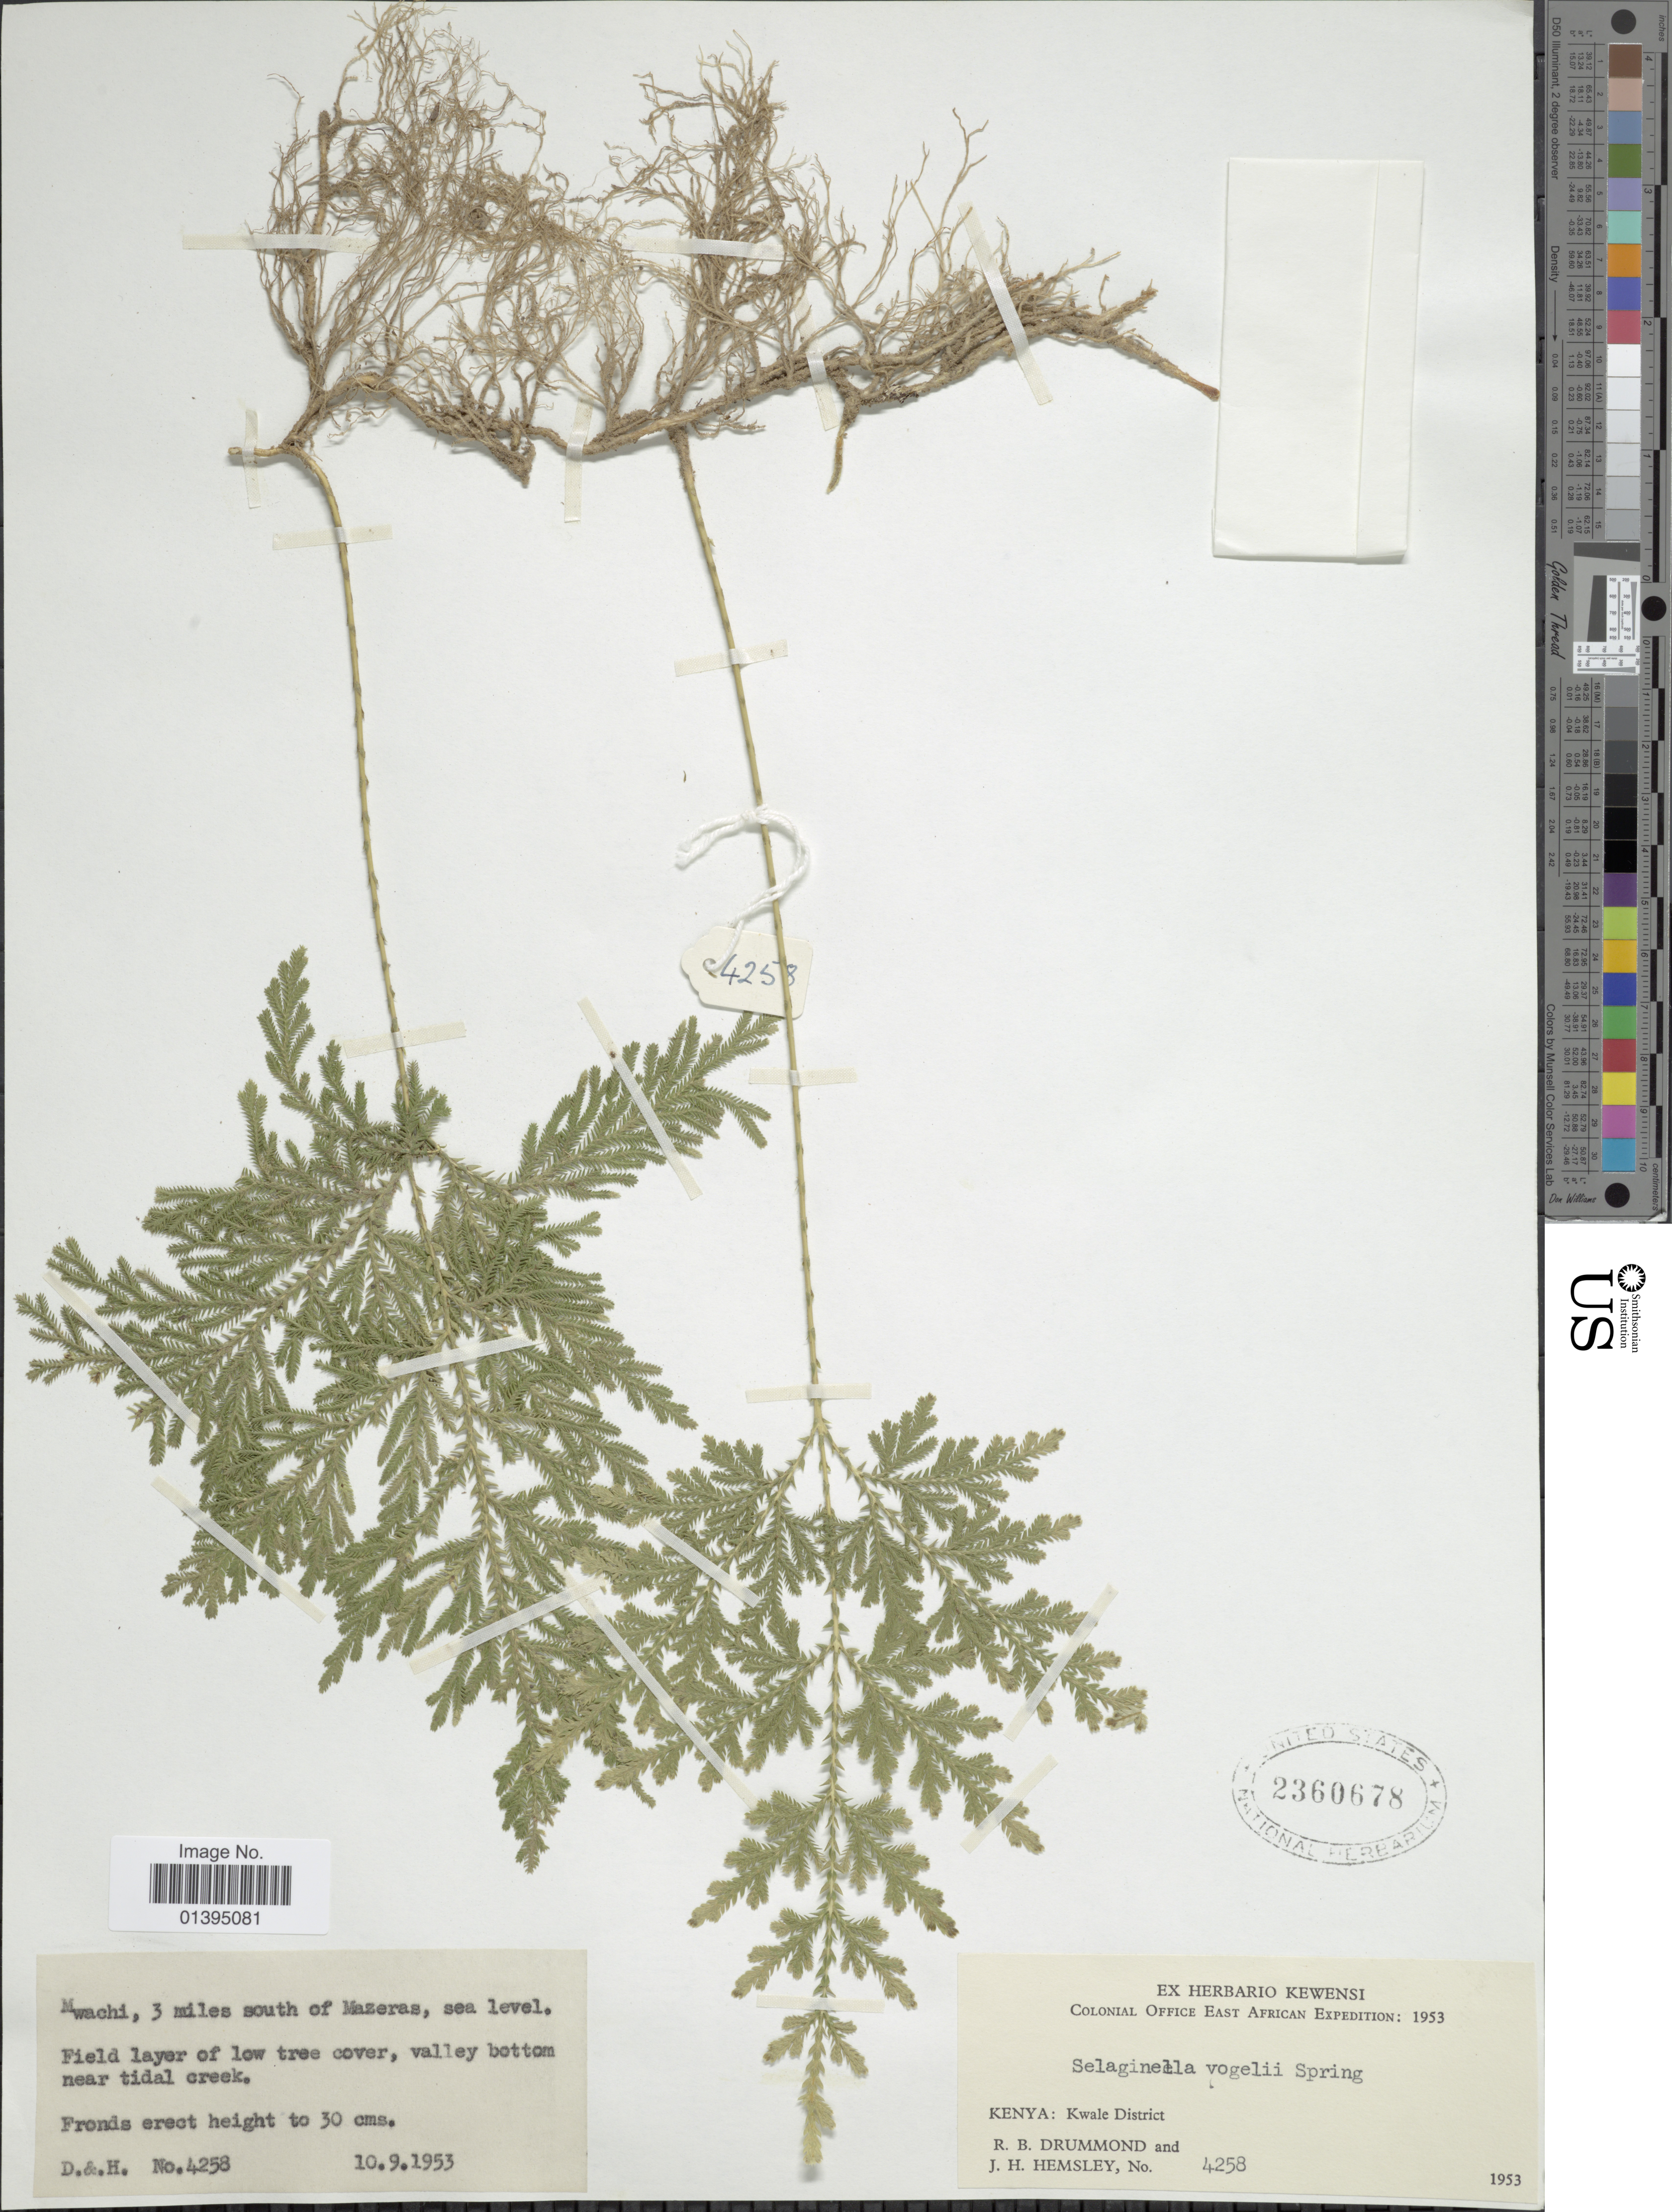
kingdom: Plantae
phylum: Tracheophyta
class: Lycopodiopsida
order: Selaginellales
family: Selaginellaceae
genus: Selaginella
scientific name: Selaginella vogelii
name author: Spring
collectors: R. Drummond & J. H. Hemsley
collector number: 4258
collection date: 1953-09-10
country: Kenya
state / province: Kwale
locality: Mwachi, 3 miles south of Mazeras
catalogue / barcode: US 2360678